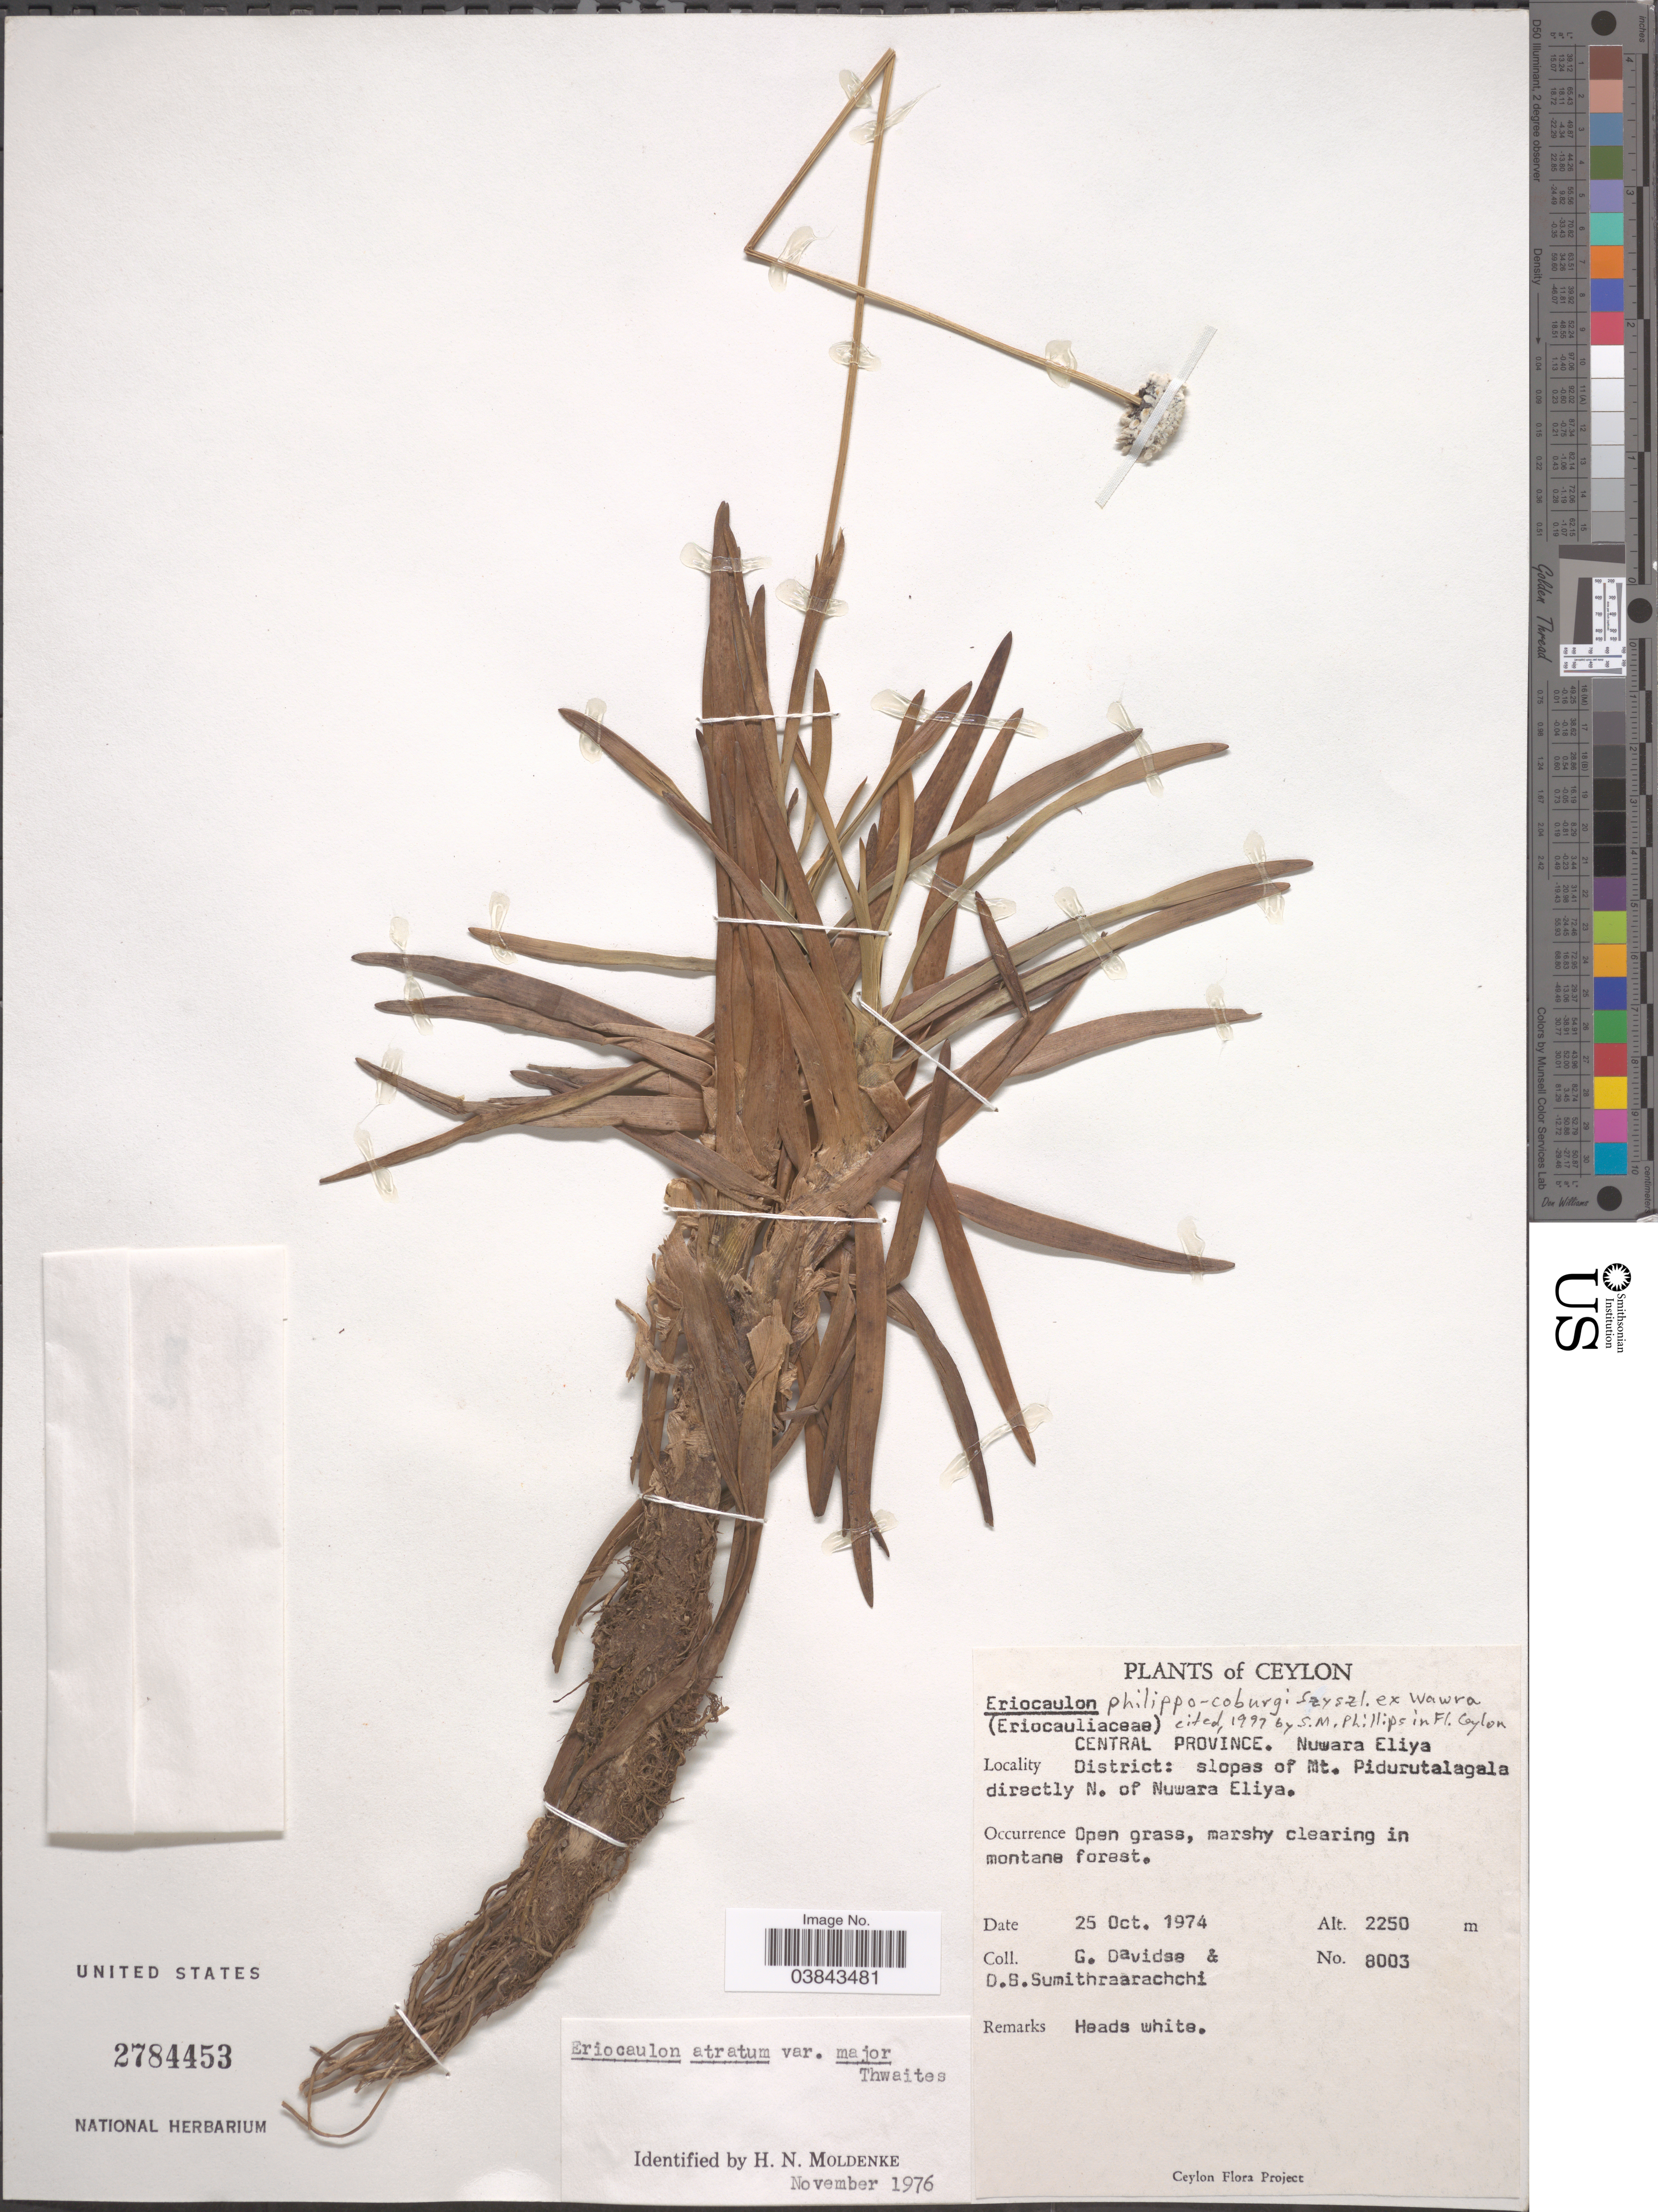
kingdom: Plantae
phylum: Tracheophyta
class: Liliopsida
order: Poales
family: Eriocaulaceae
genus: Eriocaulon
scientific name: Eriocaulon philippo-coburgii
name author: Szyszyl. ex Wawra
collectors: G. Davidse & D. B. Sumithraarachchi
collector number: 8003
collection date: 1974-10-25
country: Sri Lanka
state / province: Central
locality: Ceylon. Nuwara Eliya District: slopes Mt. Pidurutalagala, directly N. of Nuwara Eliya.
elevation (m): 2250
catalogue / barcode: US 2784453